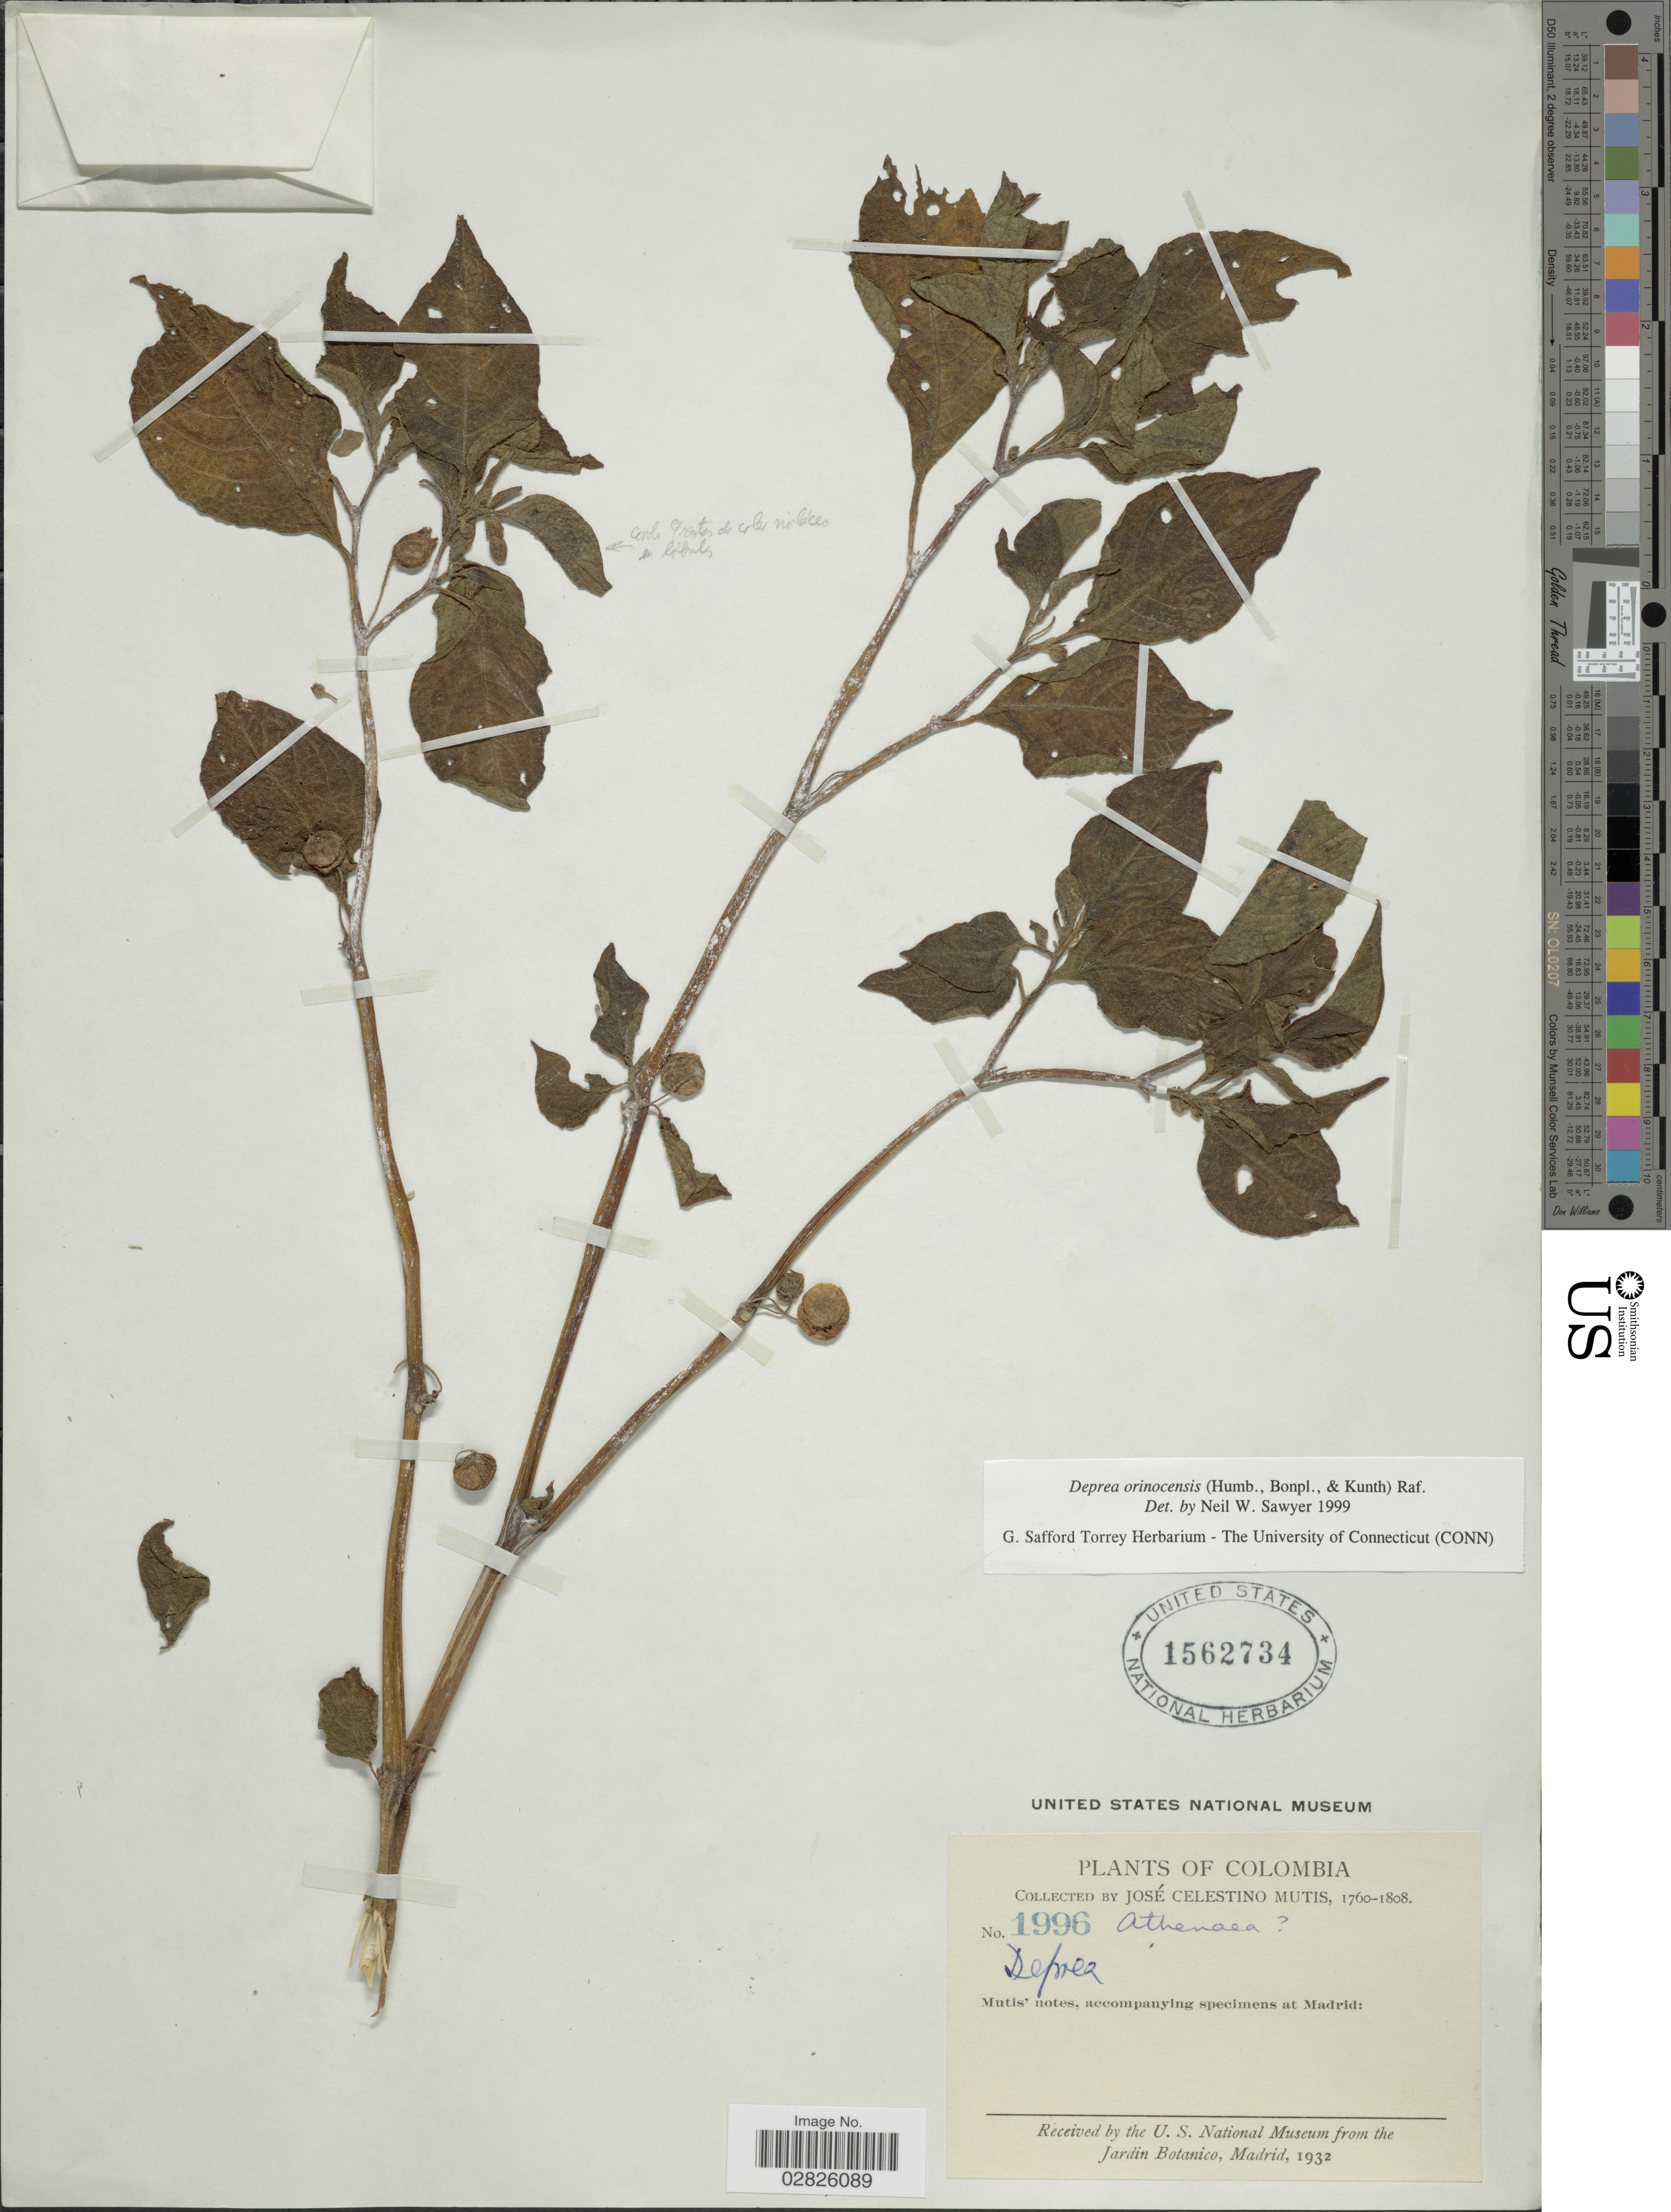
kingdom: Plantae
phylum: Tracheophyta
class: Magnoliopsida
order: Solanales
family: Solanaceae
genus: Deprea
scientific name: Deprea orinocensis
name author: (Kunth) Raf.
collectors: J. C. B. Mutis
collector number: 1996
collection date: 1760/1808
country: Colombia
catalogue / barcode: US 1562734